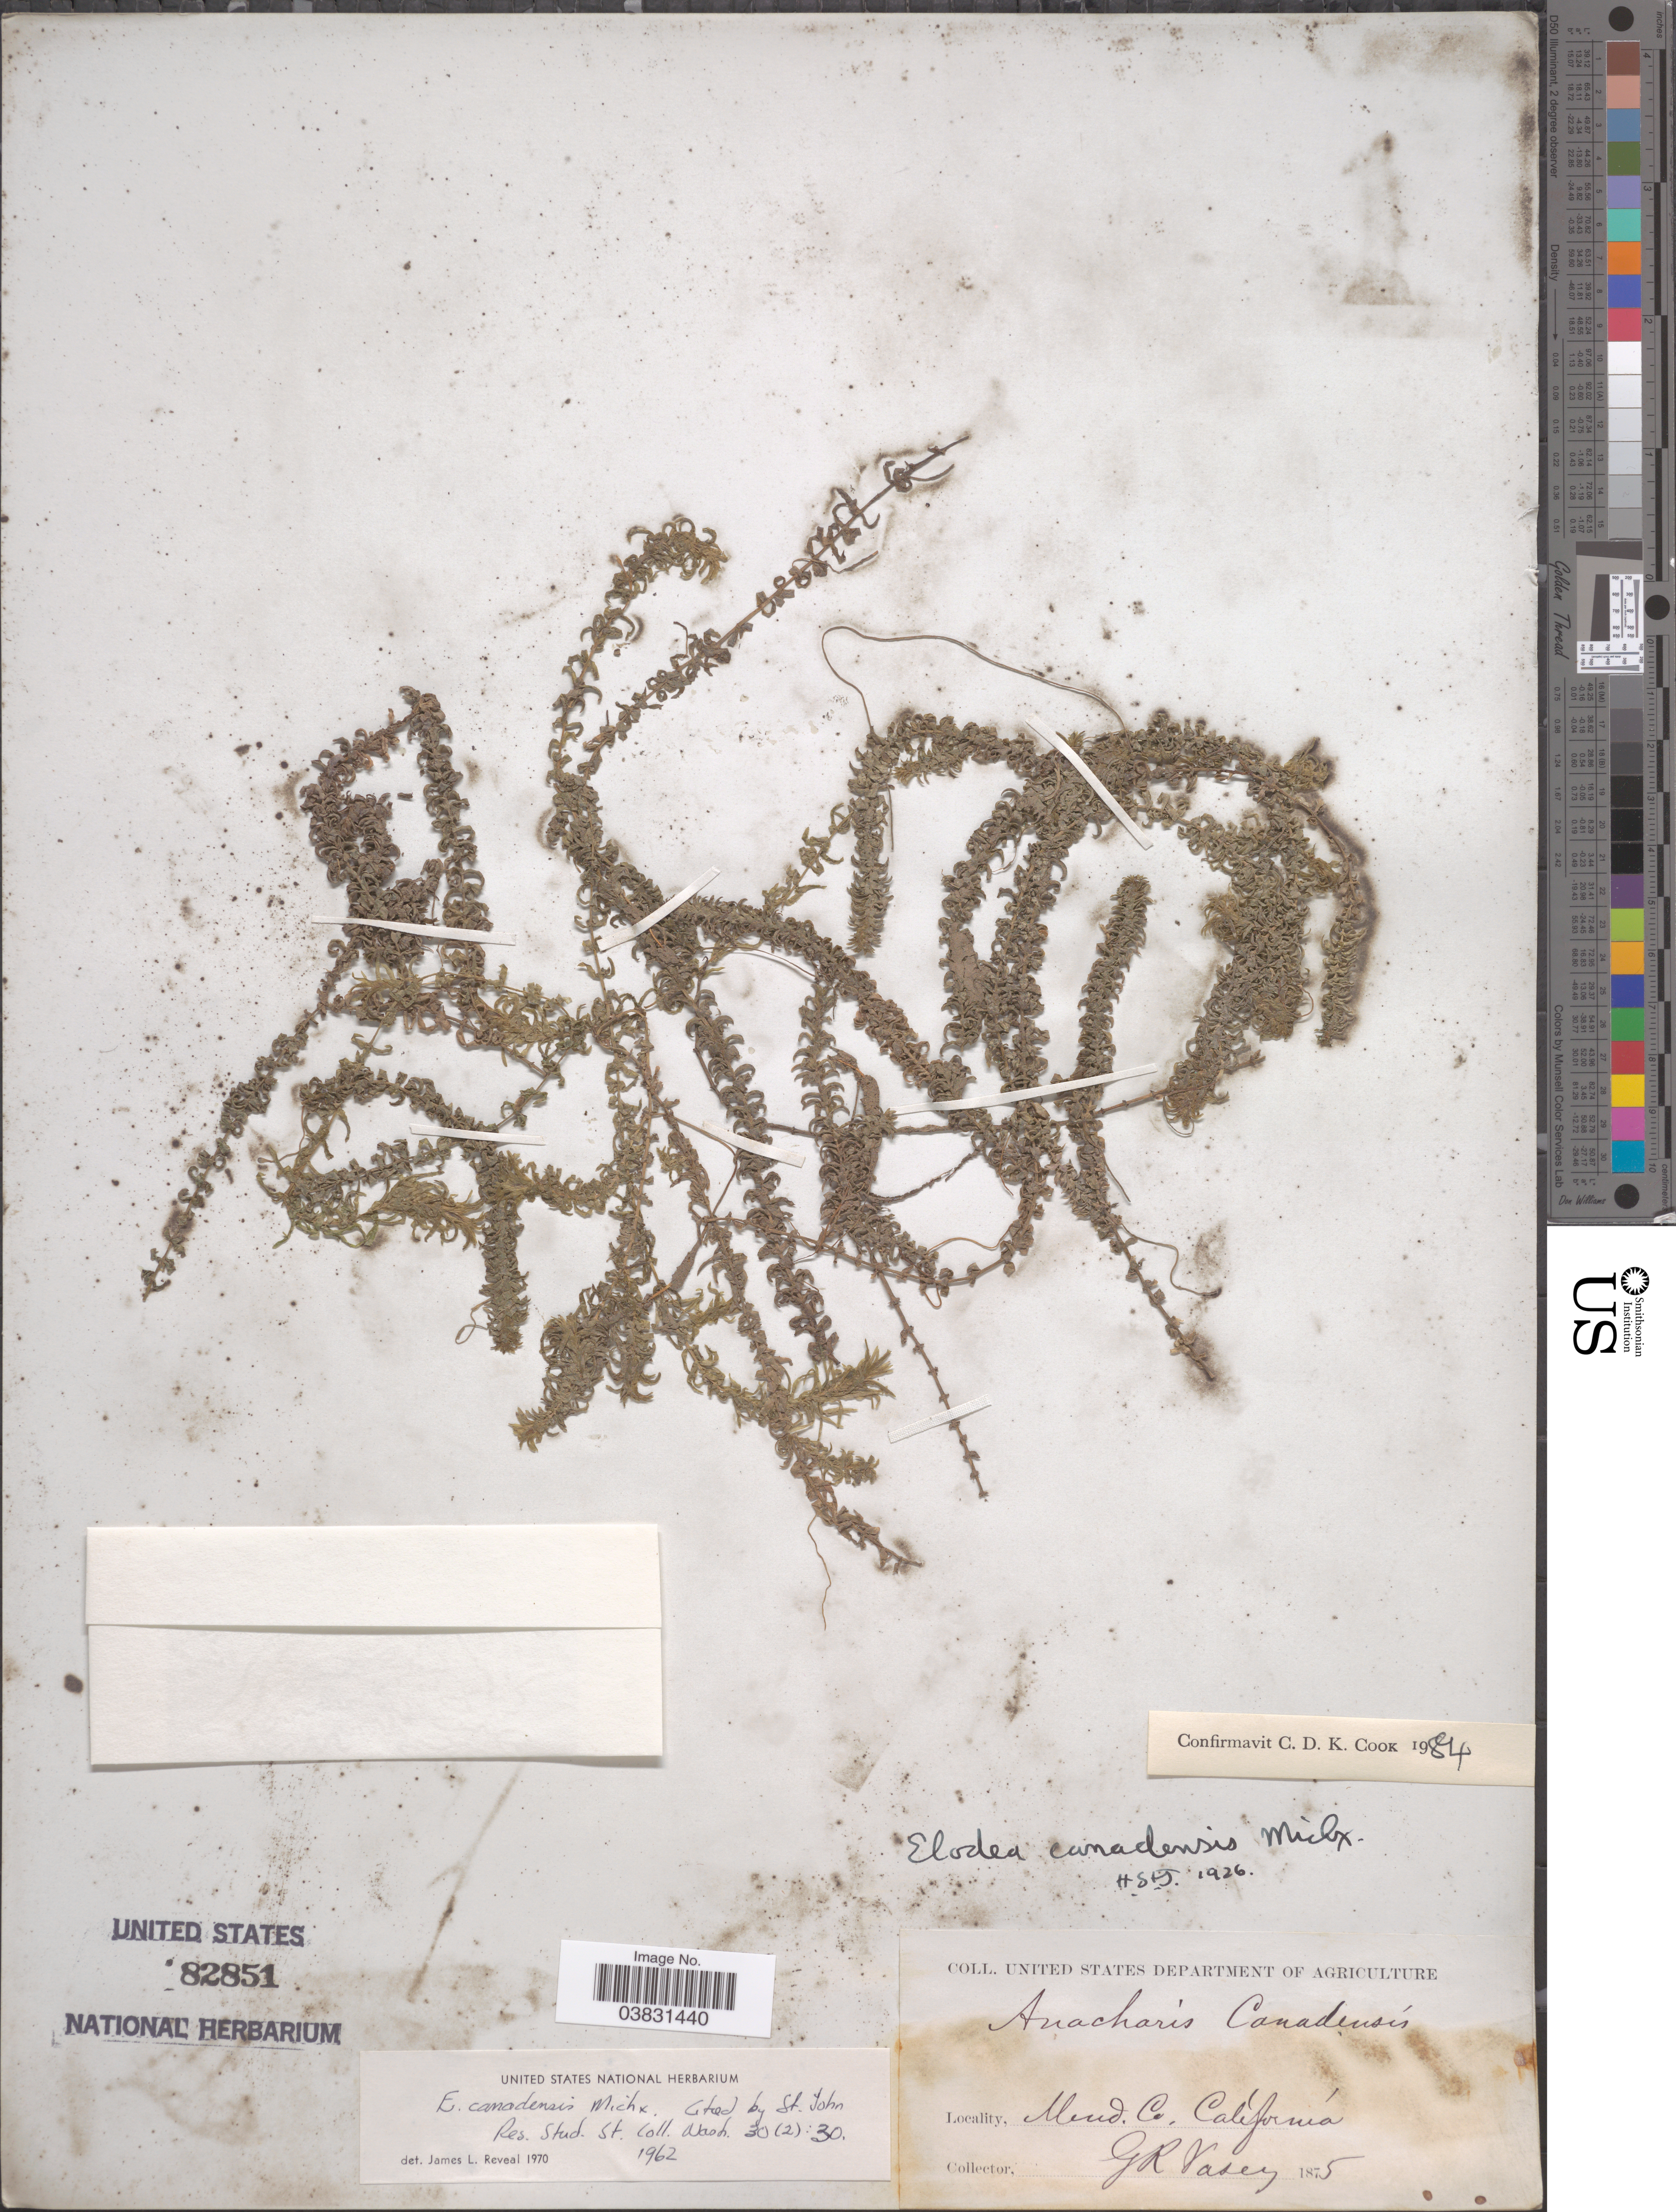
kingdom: Plantae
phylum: Tracheophyta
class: Liliopsida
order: Alismatales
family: Hydrocharitaceae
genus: Elodea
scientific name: Elodea canadensis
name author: Michx.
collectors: G. R. Vasey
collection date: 1875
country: United States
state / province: California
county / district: Mendocino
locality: Mend. Co.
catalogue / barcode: US 82851